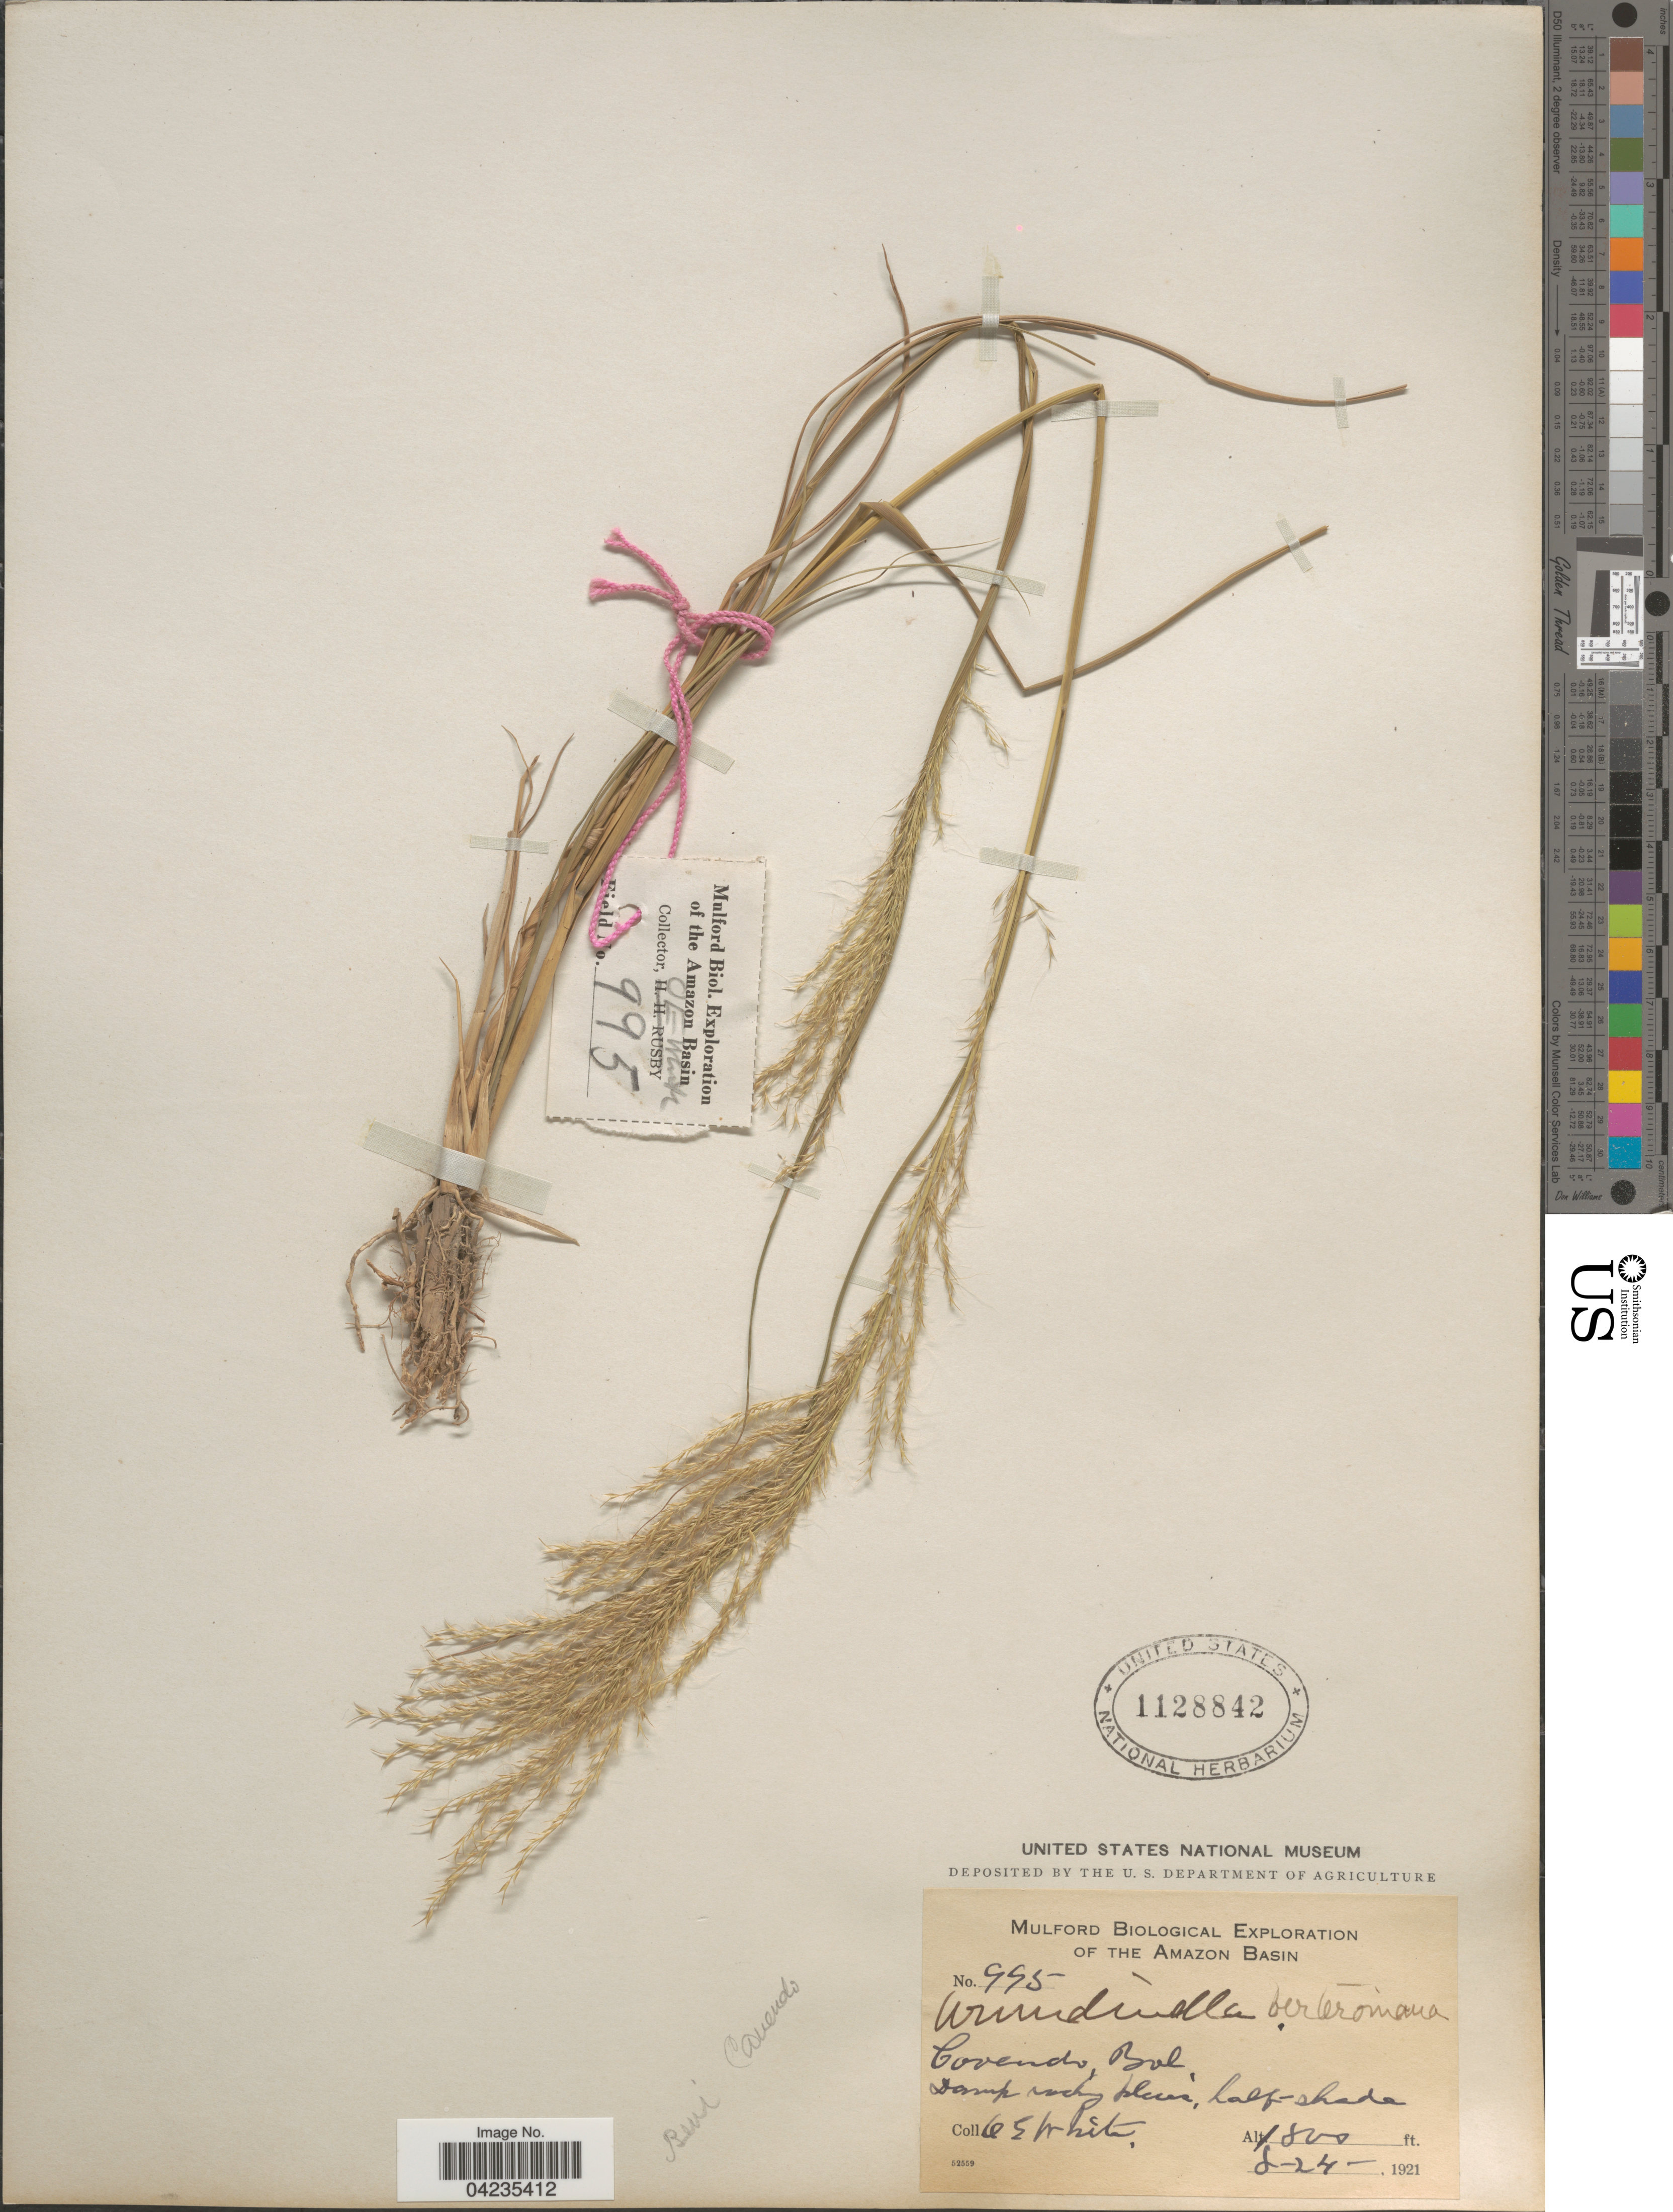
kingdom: Plantae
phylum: Tracheophyta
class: Liliopsida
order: Poales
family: Poaceae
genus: Arundinella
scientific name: Arundinella berteroniana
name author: (Schult.) Hitchc. & Chase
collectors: O. E. White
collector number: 995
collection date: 1921-08-24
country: Bolivia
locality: Mulford Biological Exploration of the Amazon Basin. Covendo.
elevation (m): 549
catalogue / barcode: US 1128842